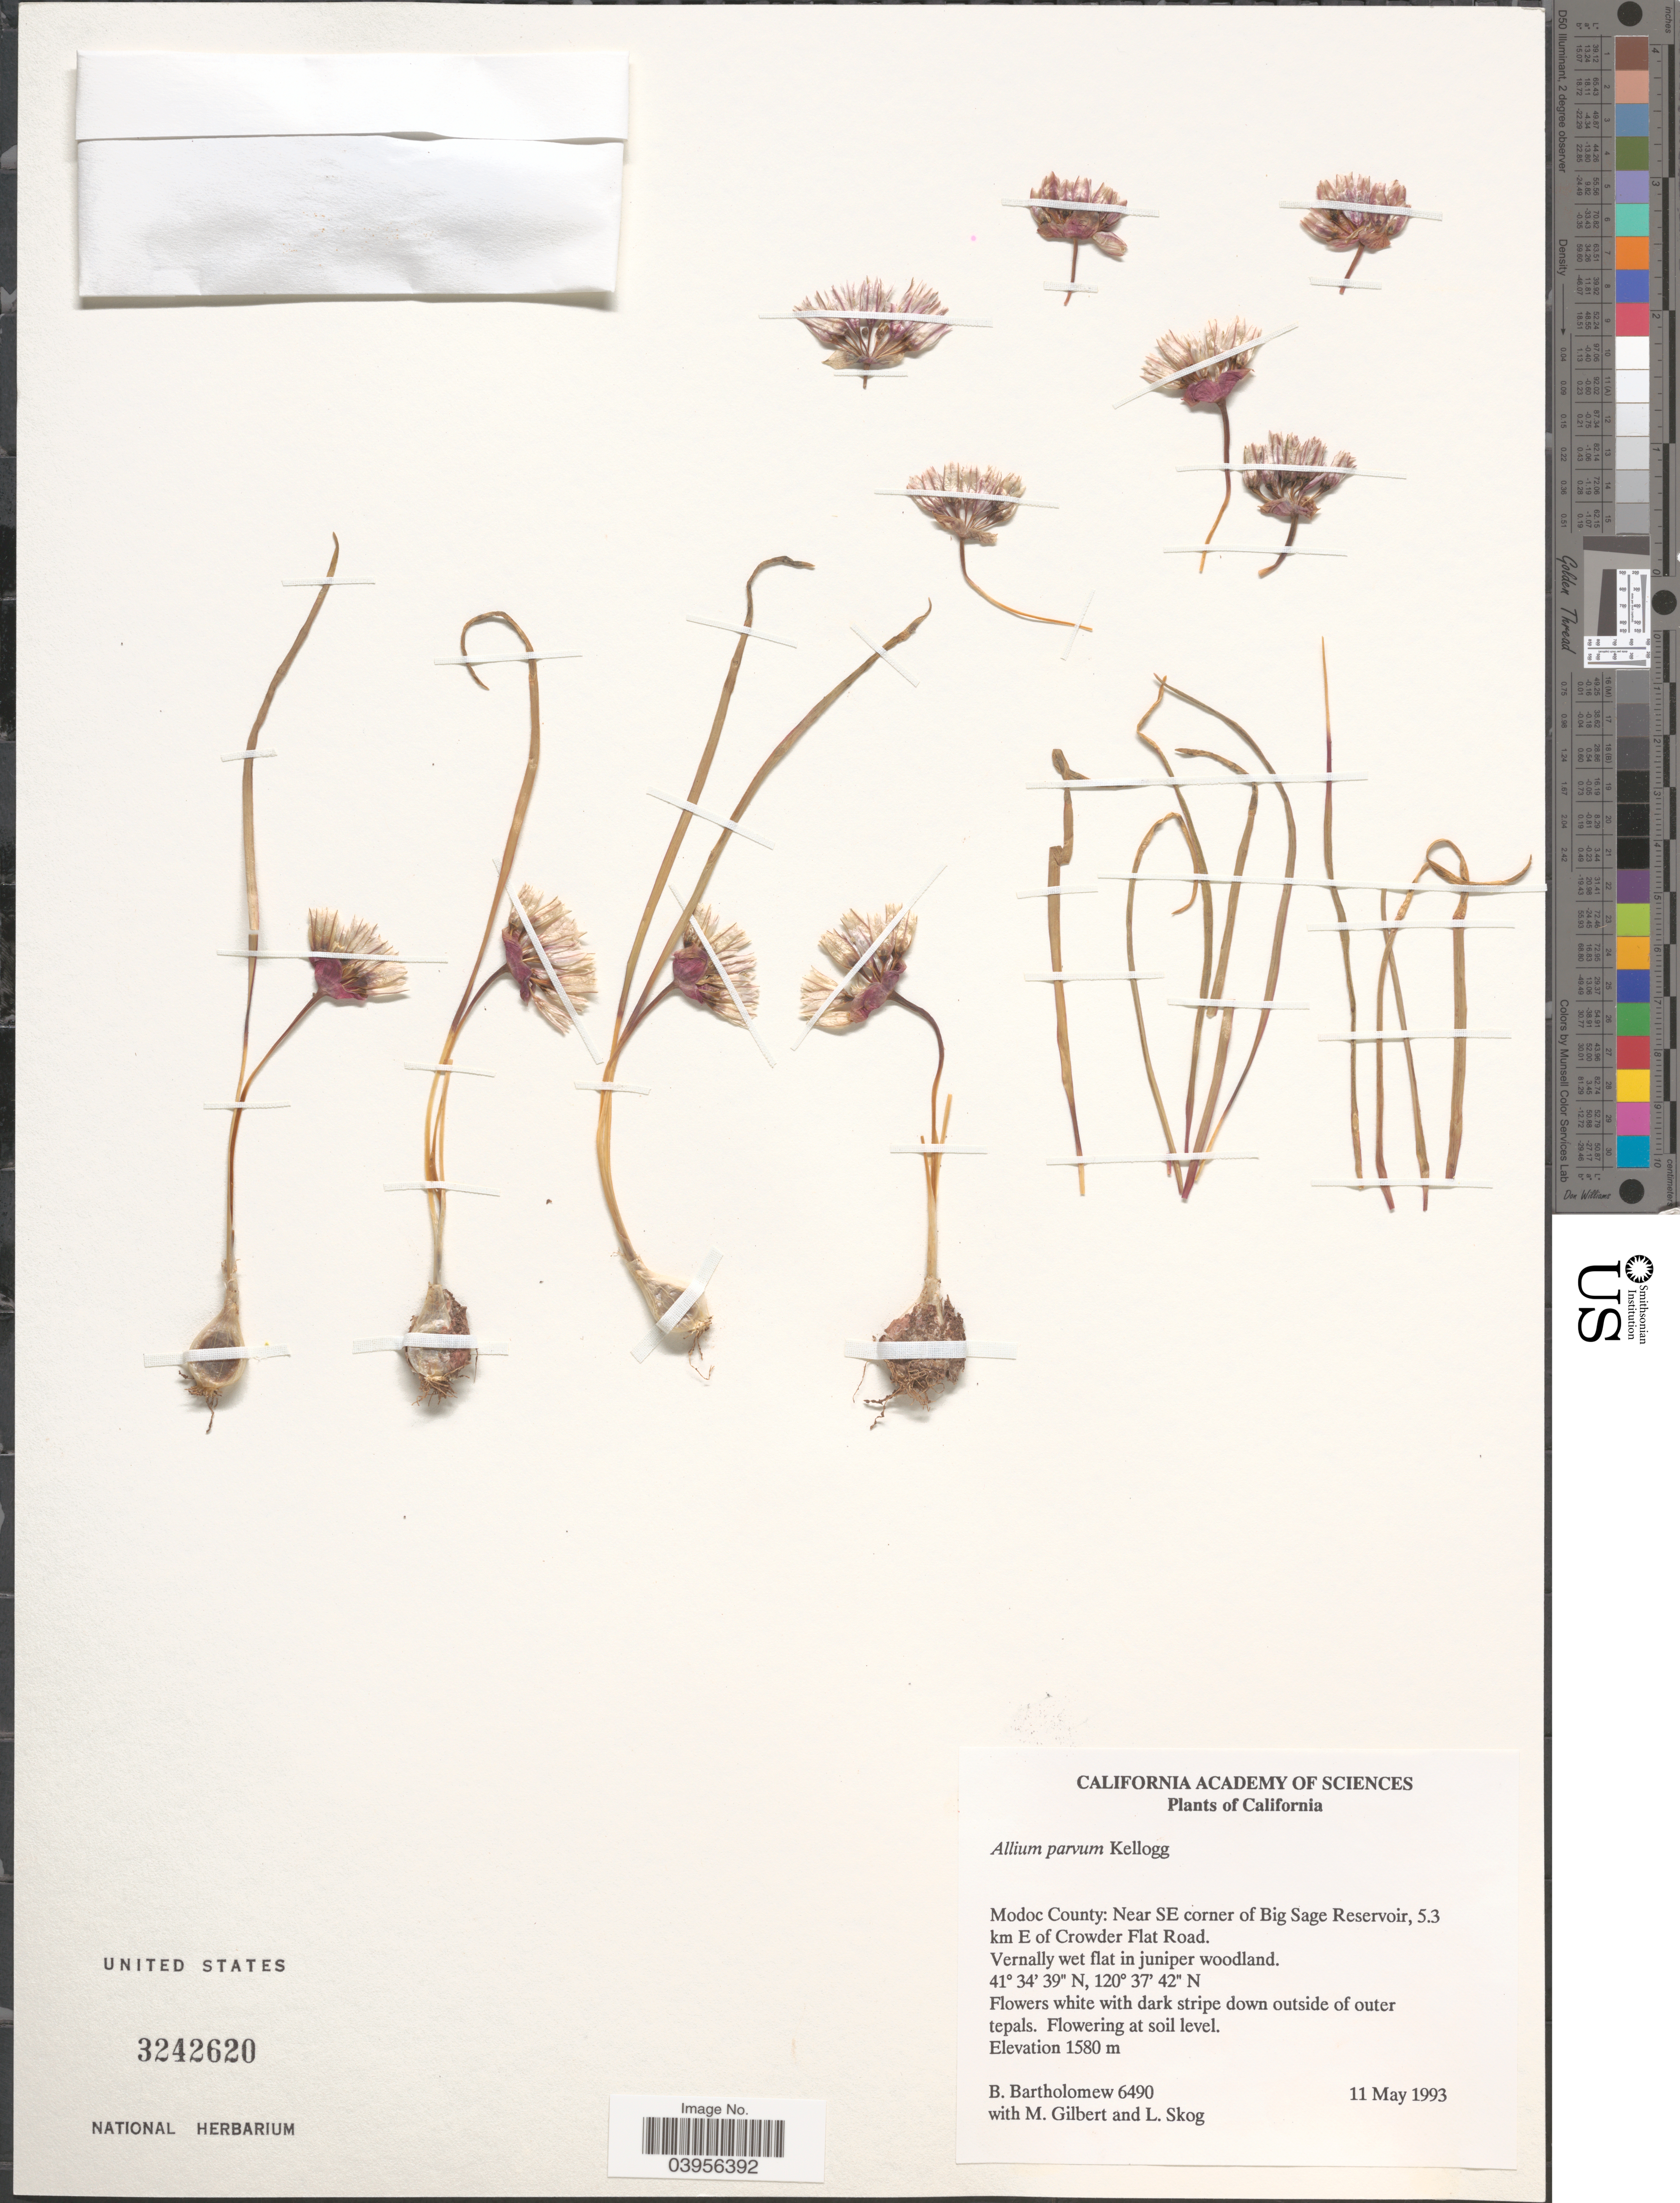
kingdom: Plantae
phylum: Tracheophyta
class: Liliopsida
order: Asparagales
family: Amaryllidaceae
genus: Allium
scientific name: Allium parvum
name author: Kellogg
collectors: B. Bartholomew, M. Gilbert & L. E. Skog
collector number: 6490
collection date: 1993-05-11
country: United States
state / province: California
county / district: Modoc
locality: Modoc County: Near SE corner of Big Sage Reservoir, 5.3 km E of Crowder Flat Road.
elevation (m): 1580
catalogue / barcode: US 3242620